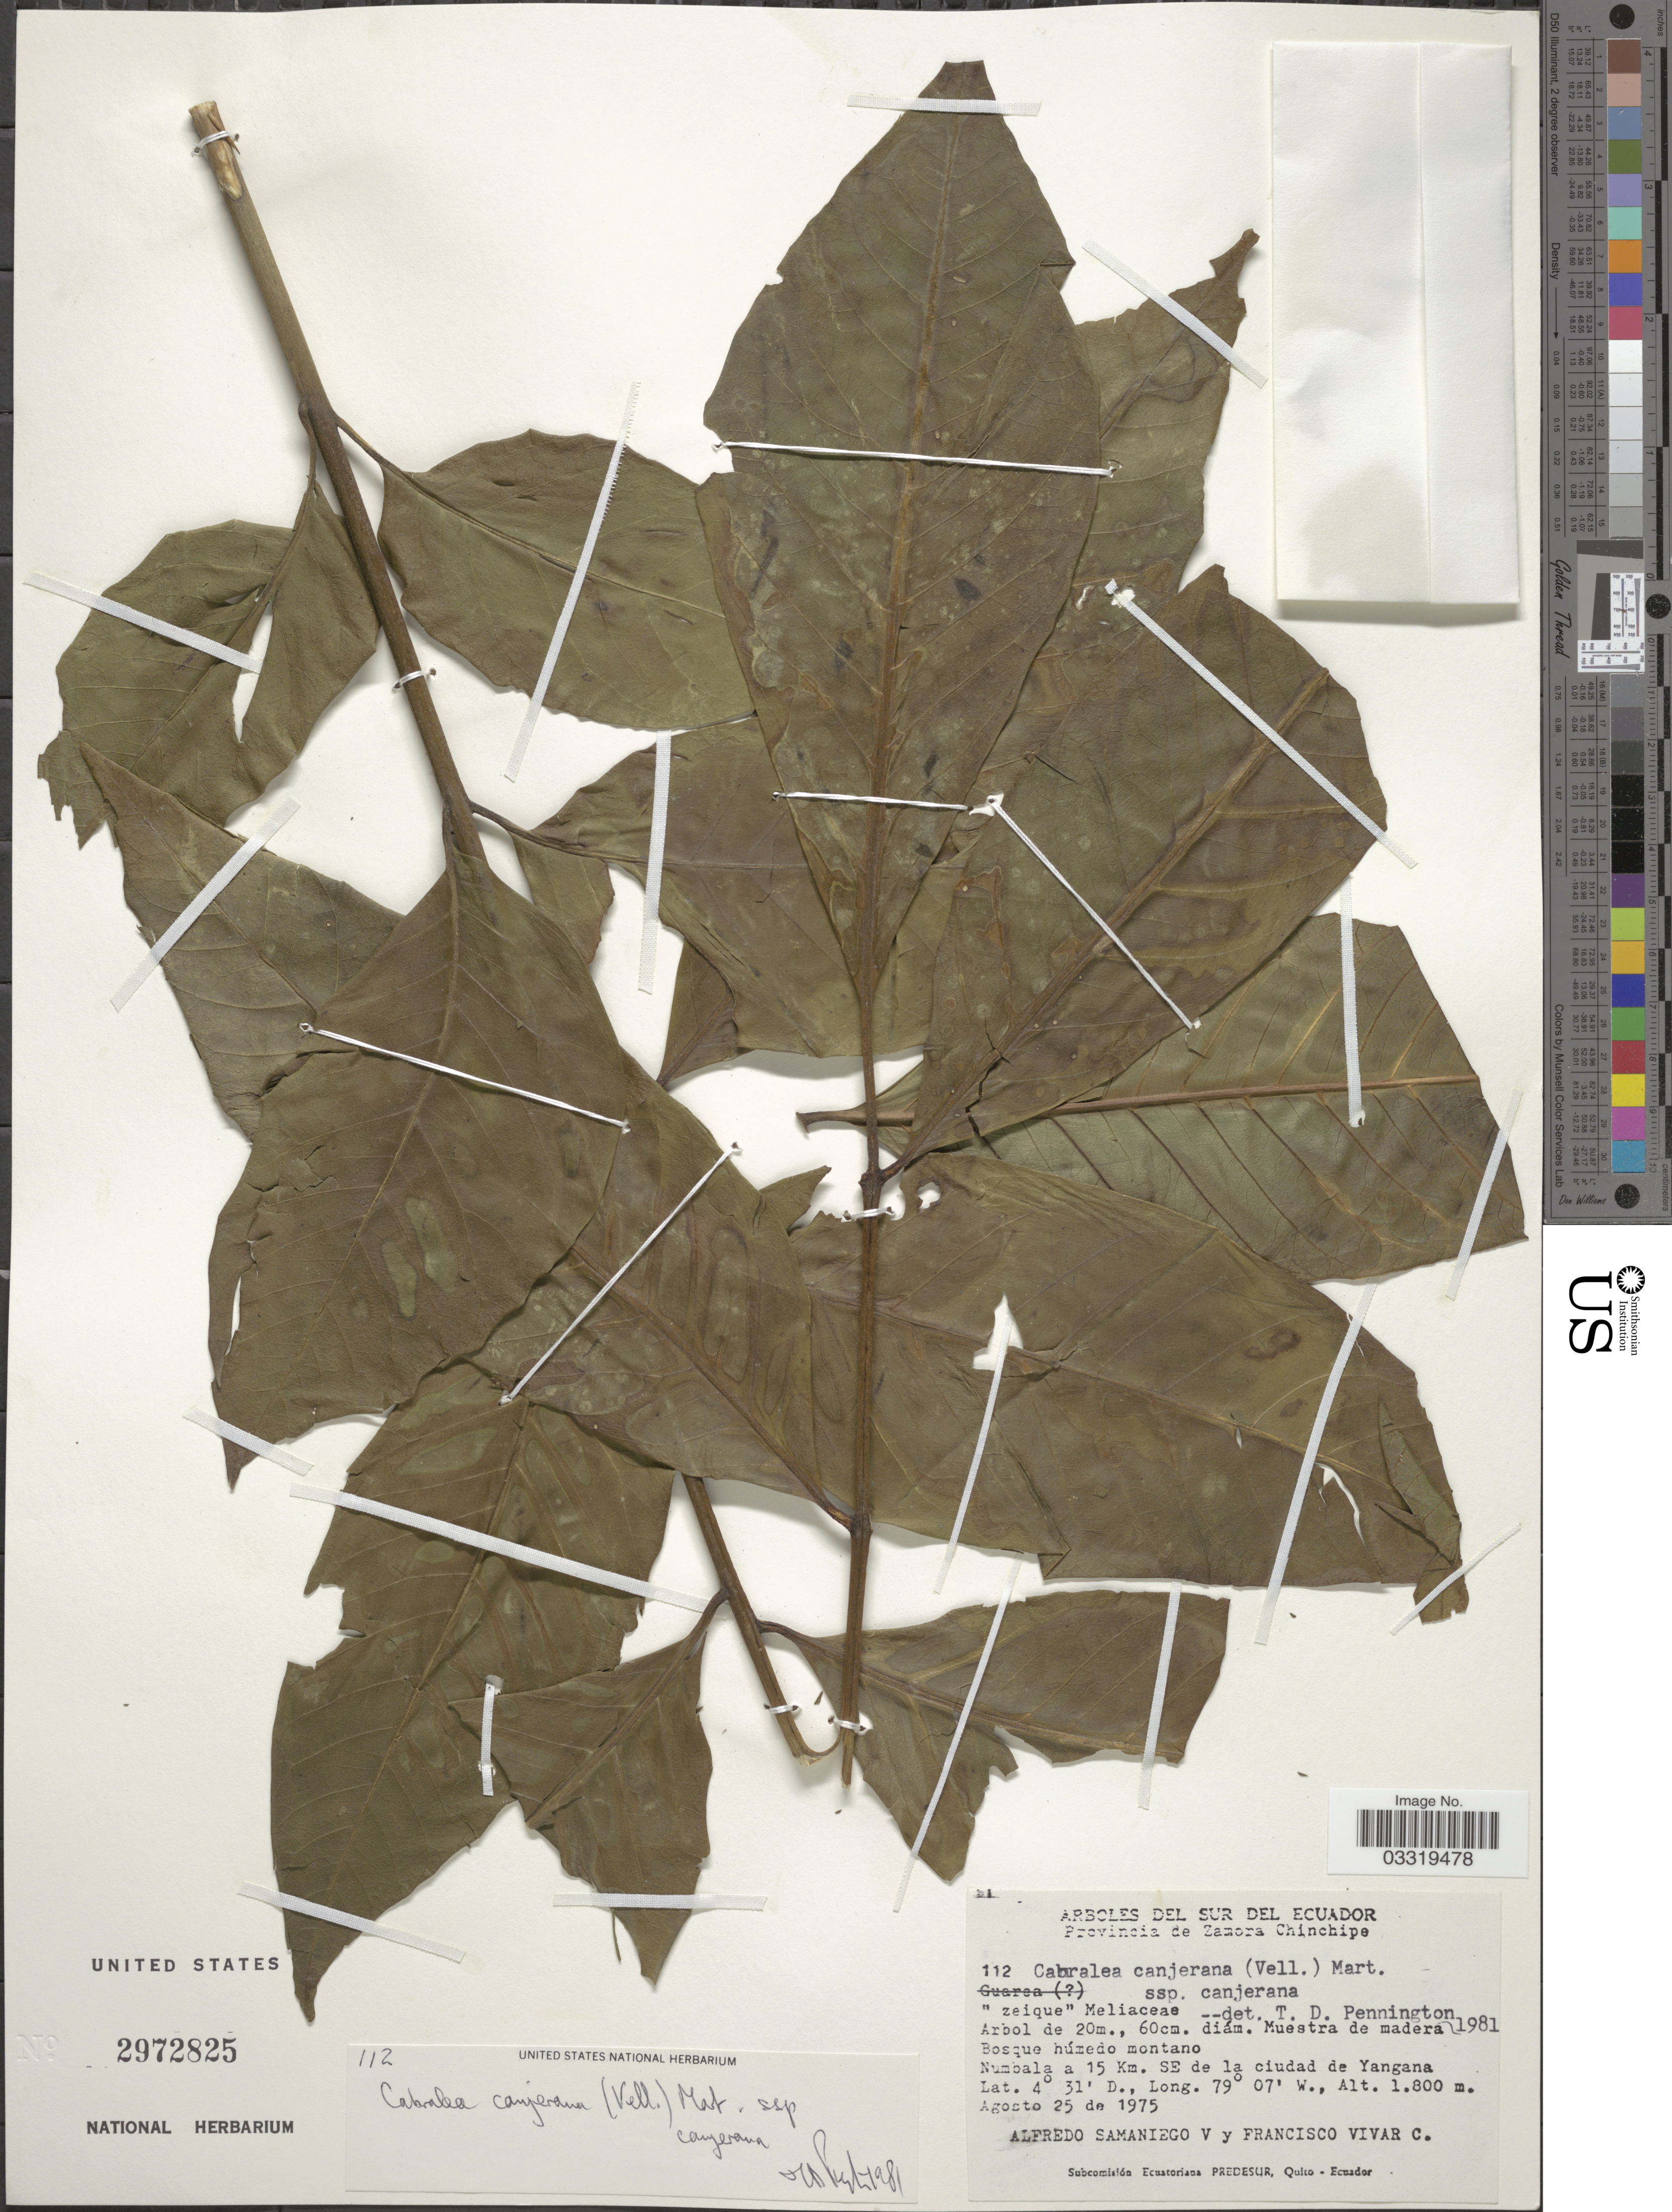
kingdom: Plantae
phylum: Tracheophyta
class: Magnoliopsida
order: Sapindales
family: Meliaceae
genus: Cabralea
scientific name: Cabralea canjerana subsp. canjerana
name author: (Vell.) Mart.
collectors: A. V. Samaniego & F. A. Vivar C.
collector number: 112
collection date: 1975-08-25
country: Ecuador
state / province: Zamora-Chinchipe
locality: Numbala a 15 Km. SE de la ciudad de Yangana.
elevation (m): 1800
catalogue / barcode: US 2972825